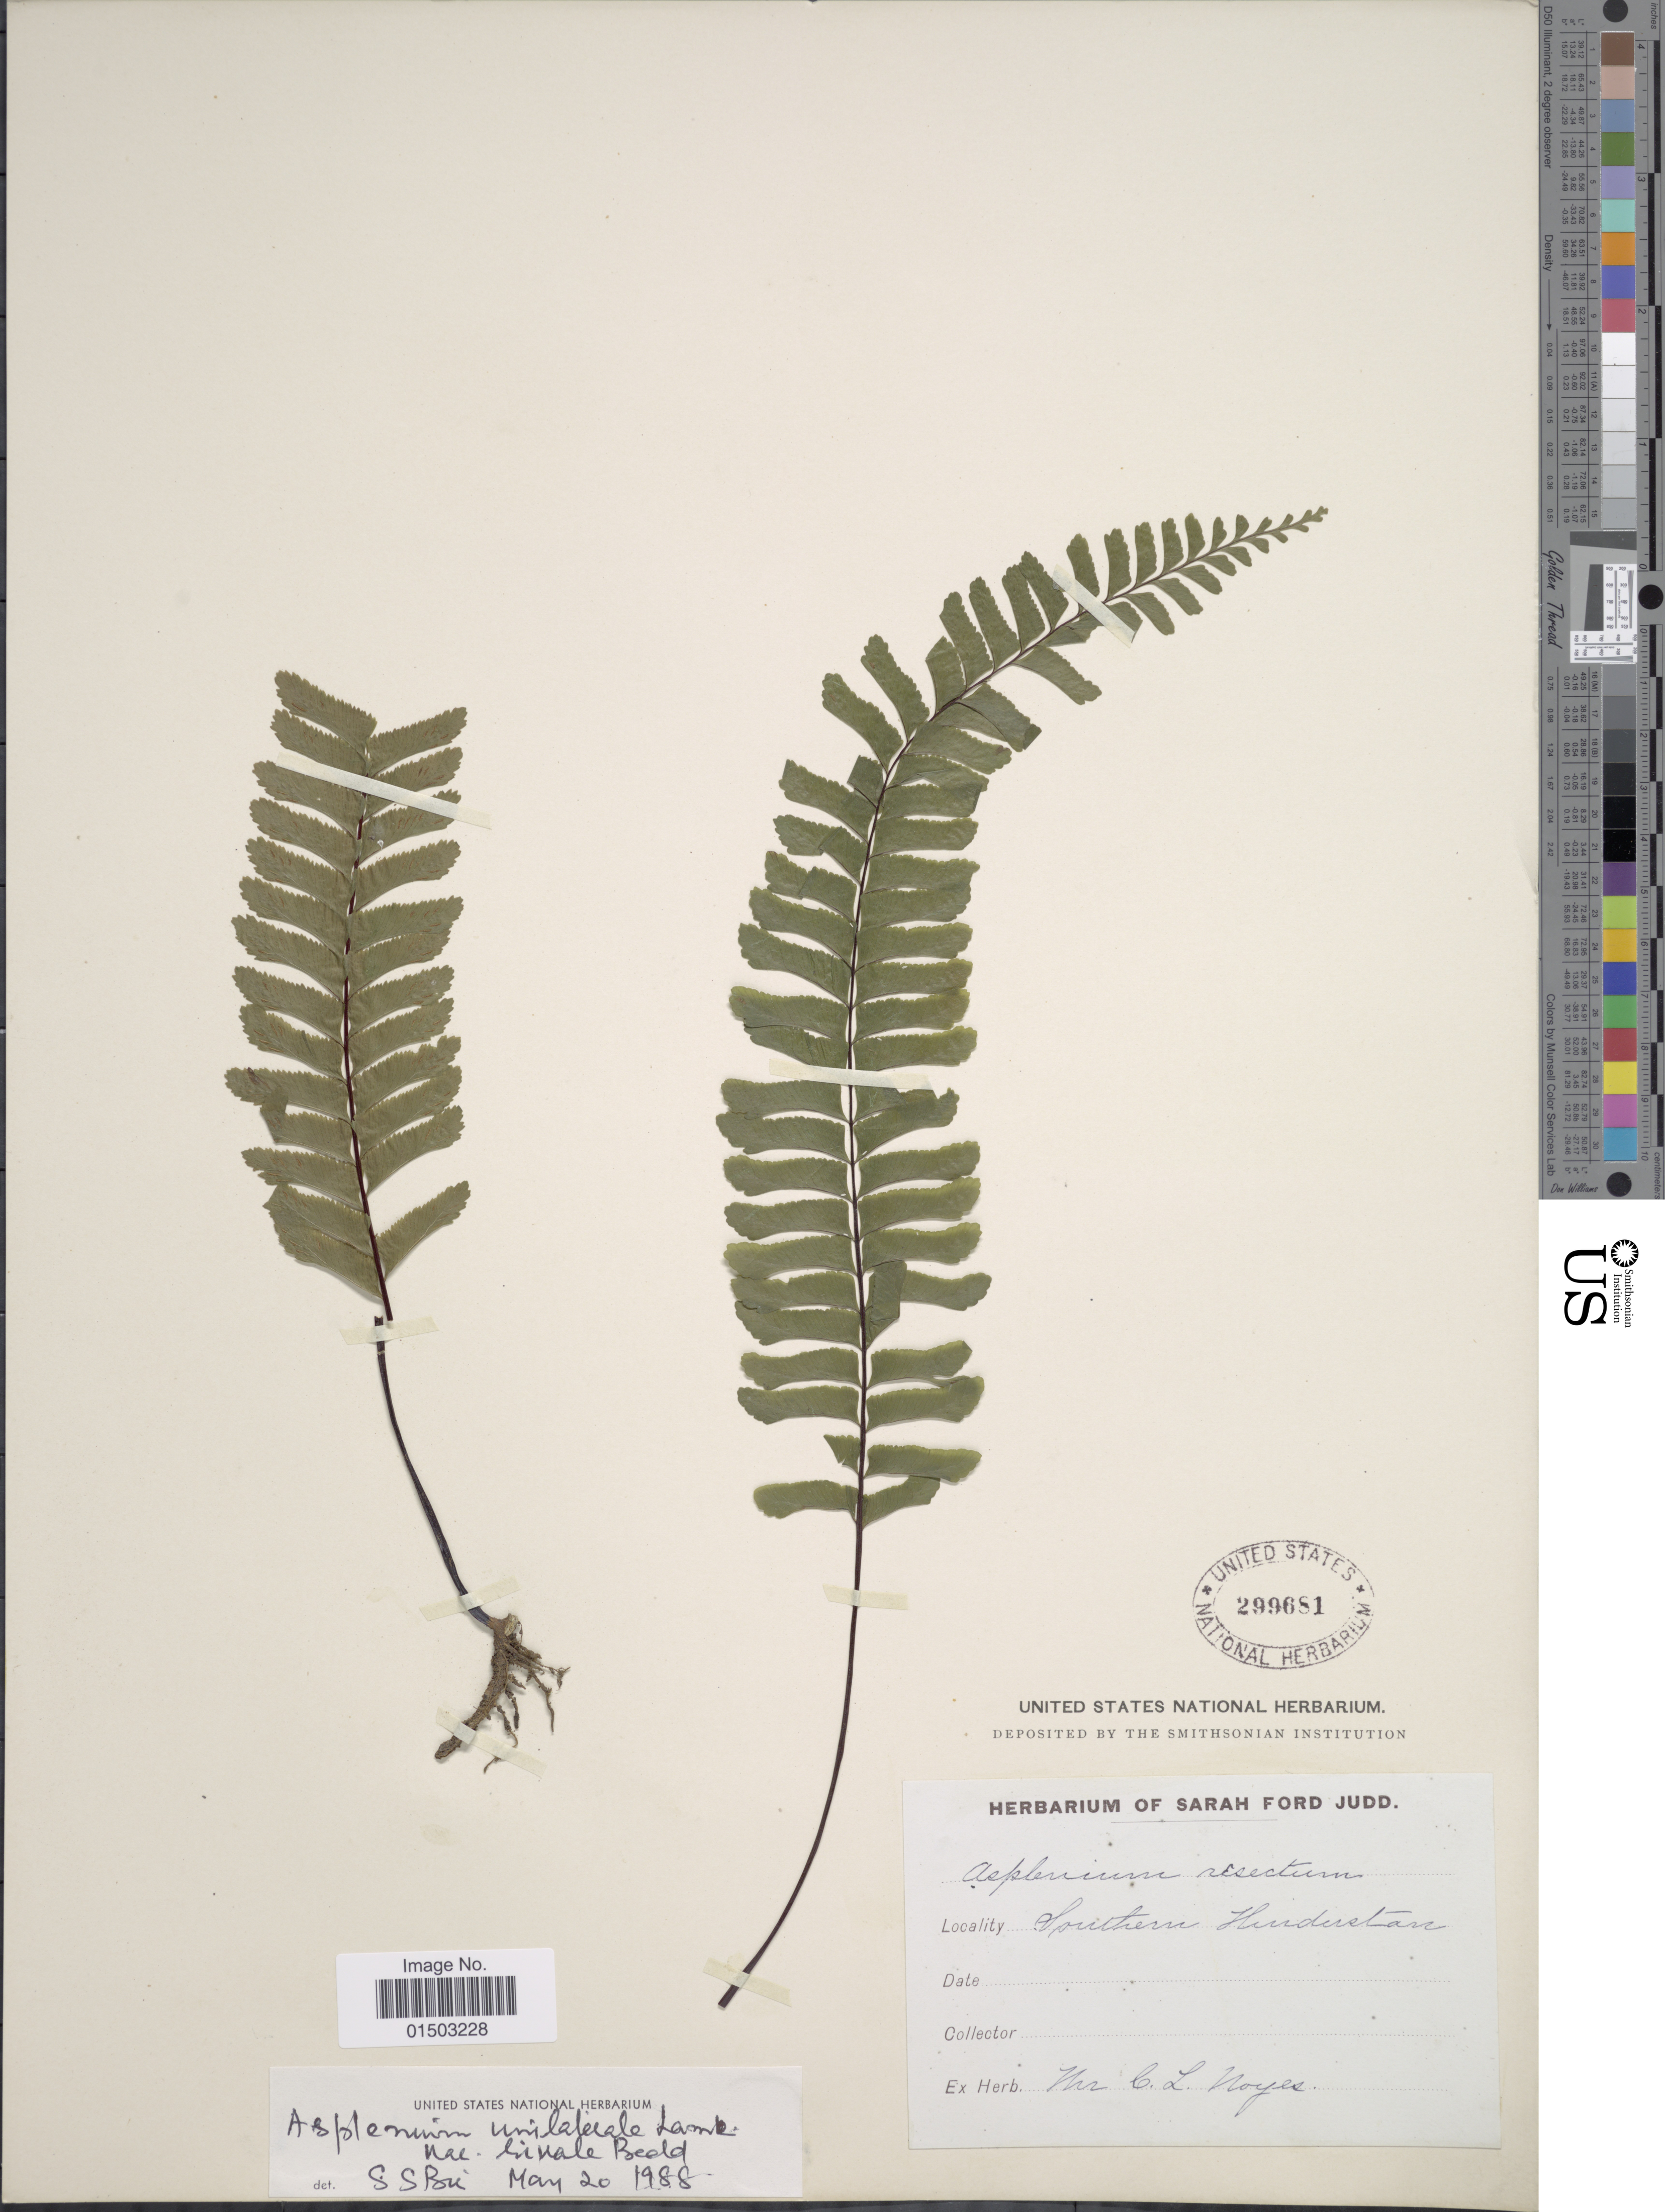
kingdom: Plantae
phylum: Tracheophyta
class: Polypodiopsida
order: Polypodiales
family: Aspleniaceae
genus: Hymenasplenium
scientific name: Hymenasplenium unilaterale var. rivale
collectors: ex herb. C. L. Noyes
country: India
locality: Southern Hindustan.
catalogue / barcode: US 299681